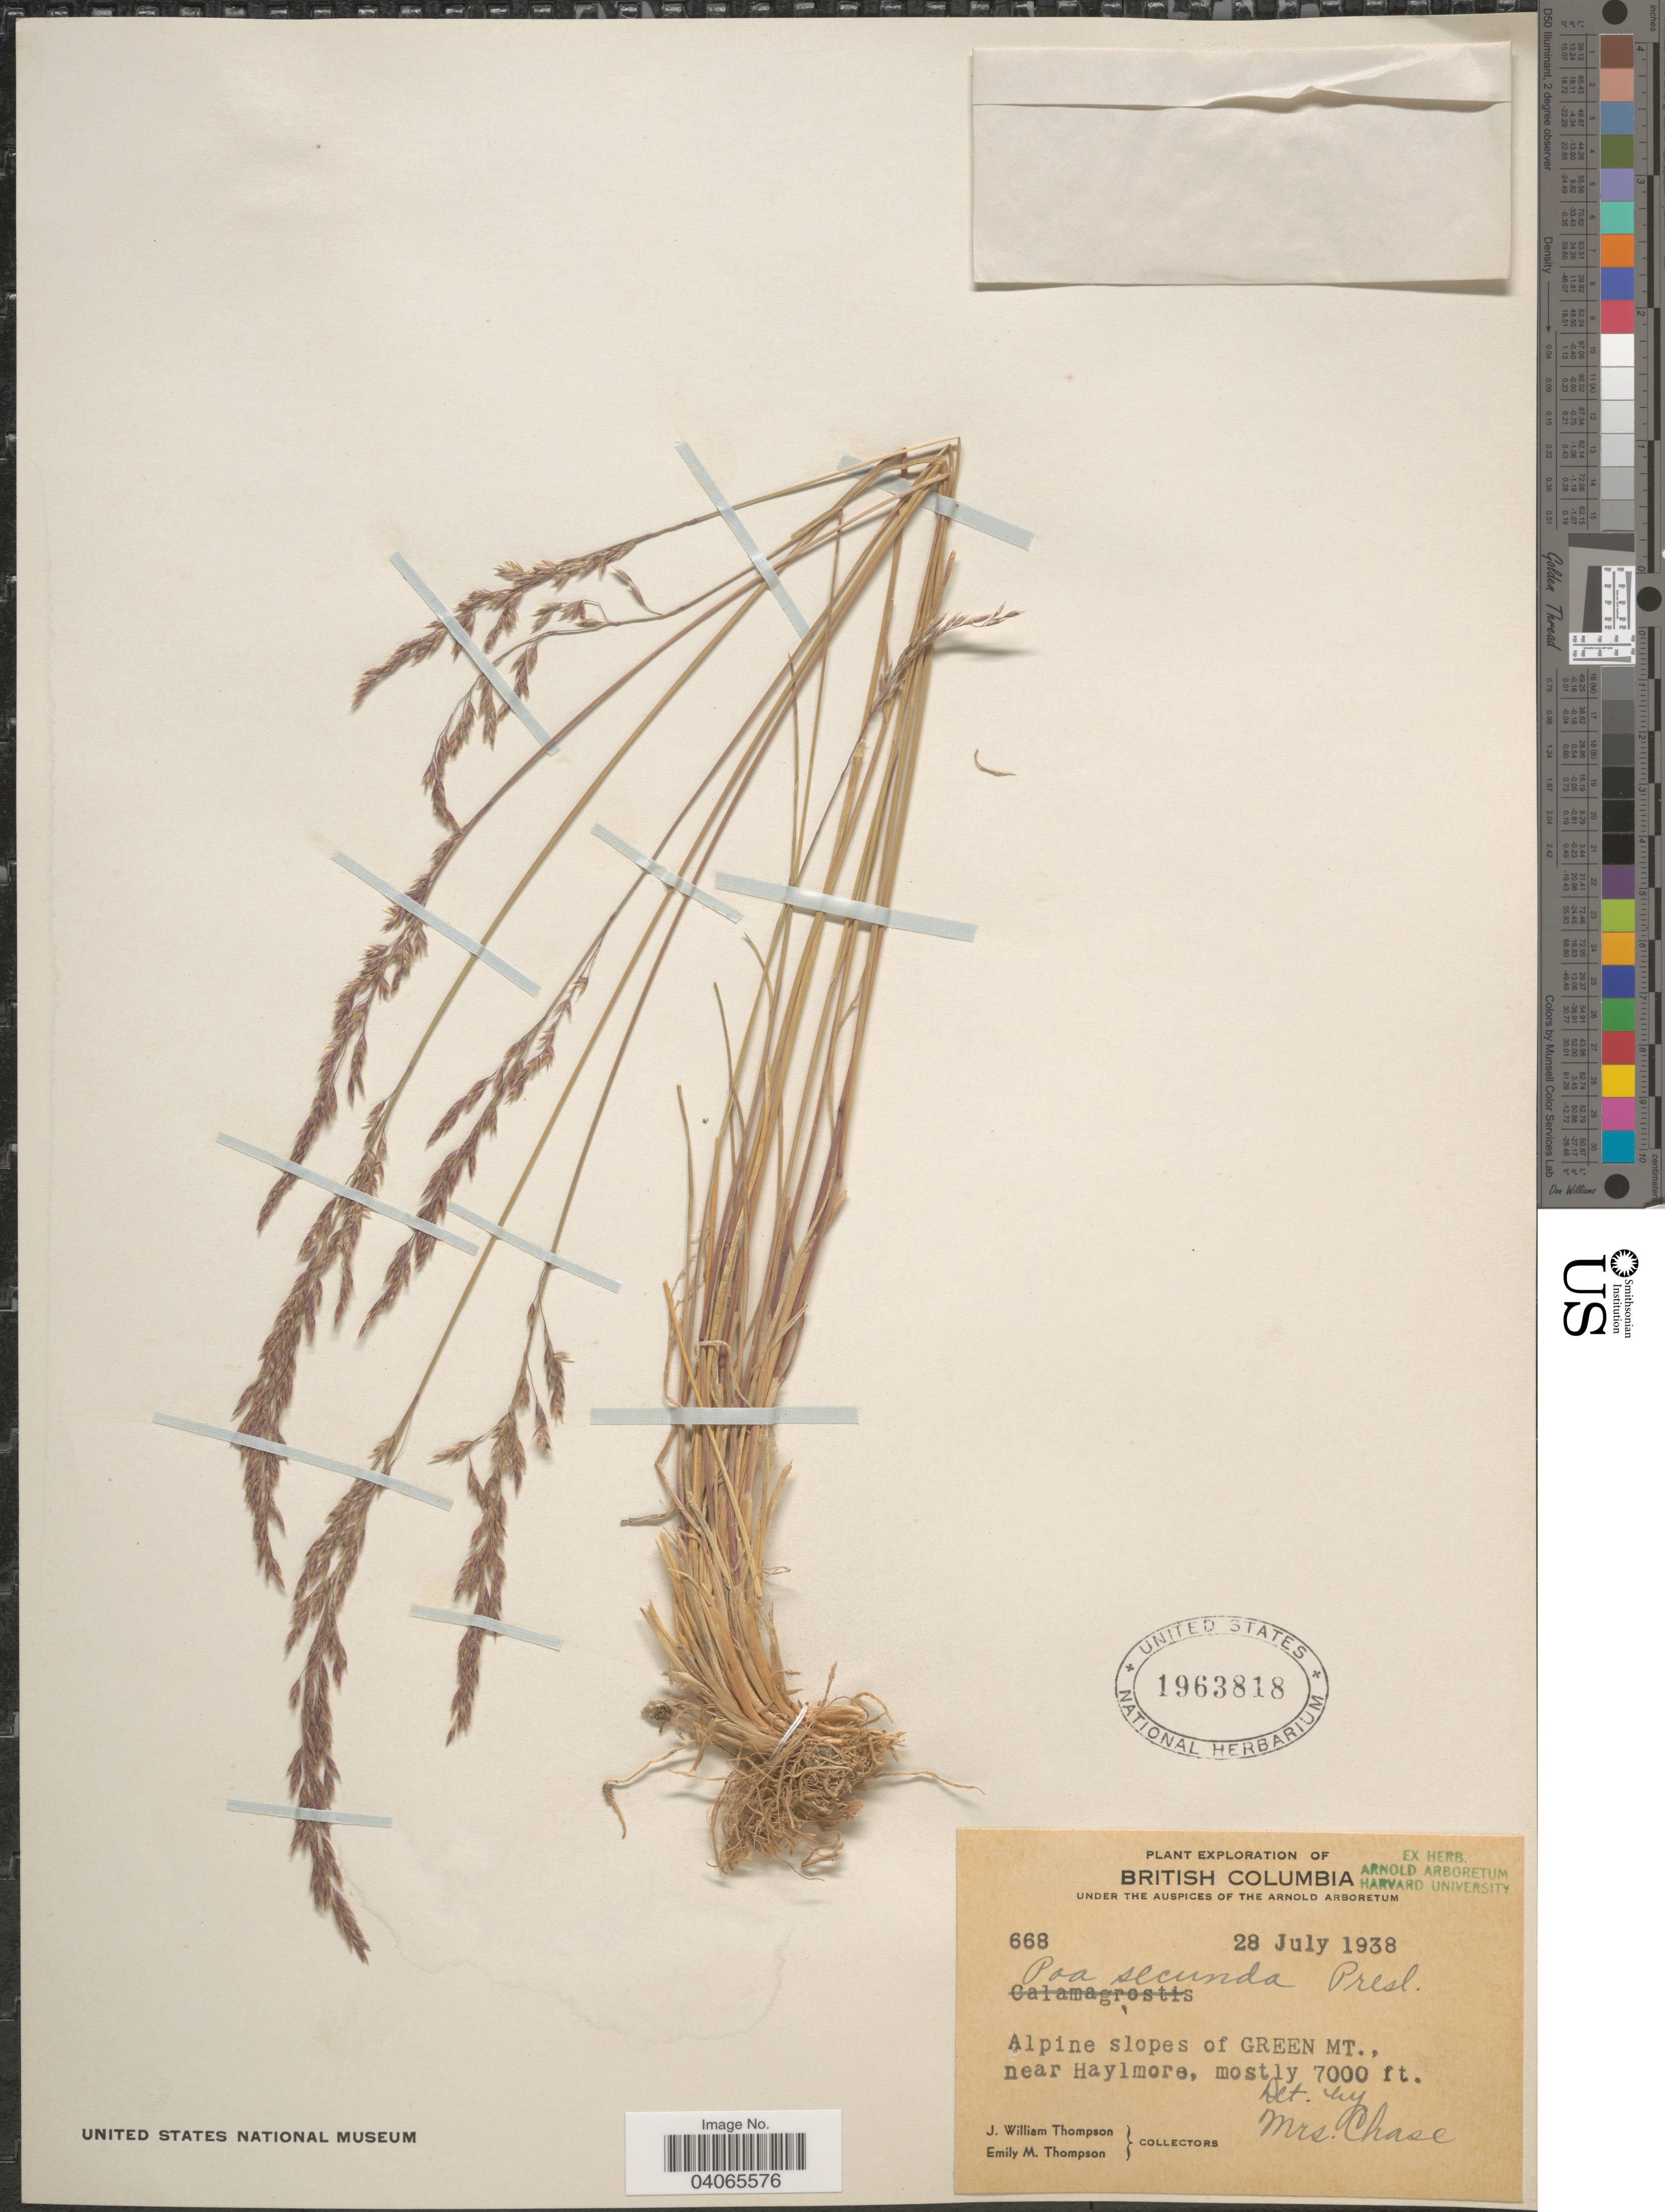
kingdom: Plantae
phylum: Tracheophyta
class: Liliopsida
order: Poales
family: Poaceae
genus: Poa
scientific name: Poa secunda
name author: J. Presl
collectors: J. W. Thompson & E. M. Thompson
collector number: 668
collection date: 1938-07-28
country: Canada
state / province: British Columbia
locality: Plant Exploration of British Columbia. Alpine slopes of Green Mt., near Haylmore.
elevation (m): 2134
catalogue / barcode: US 1963818